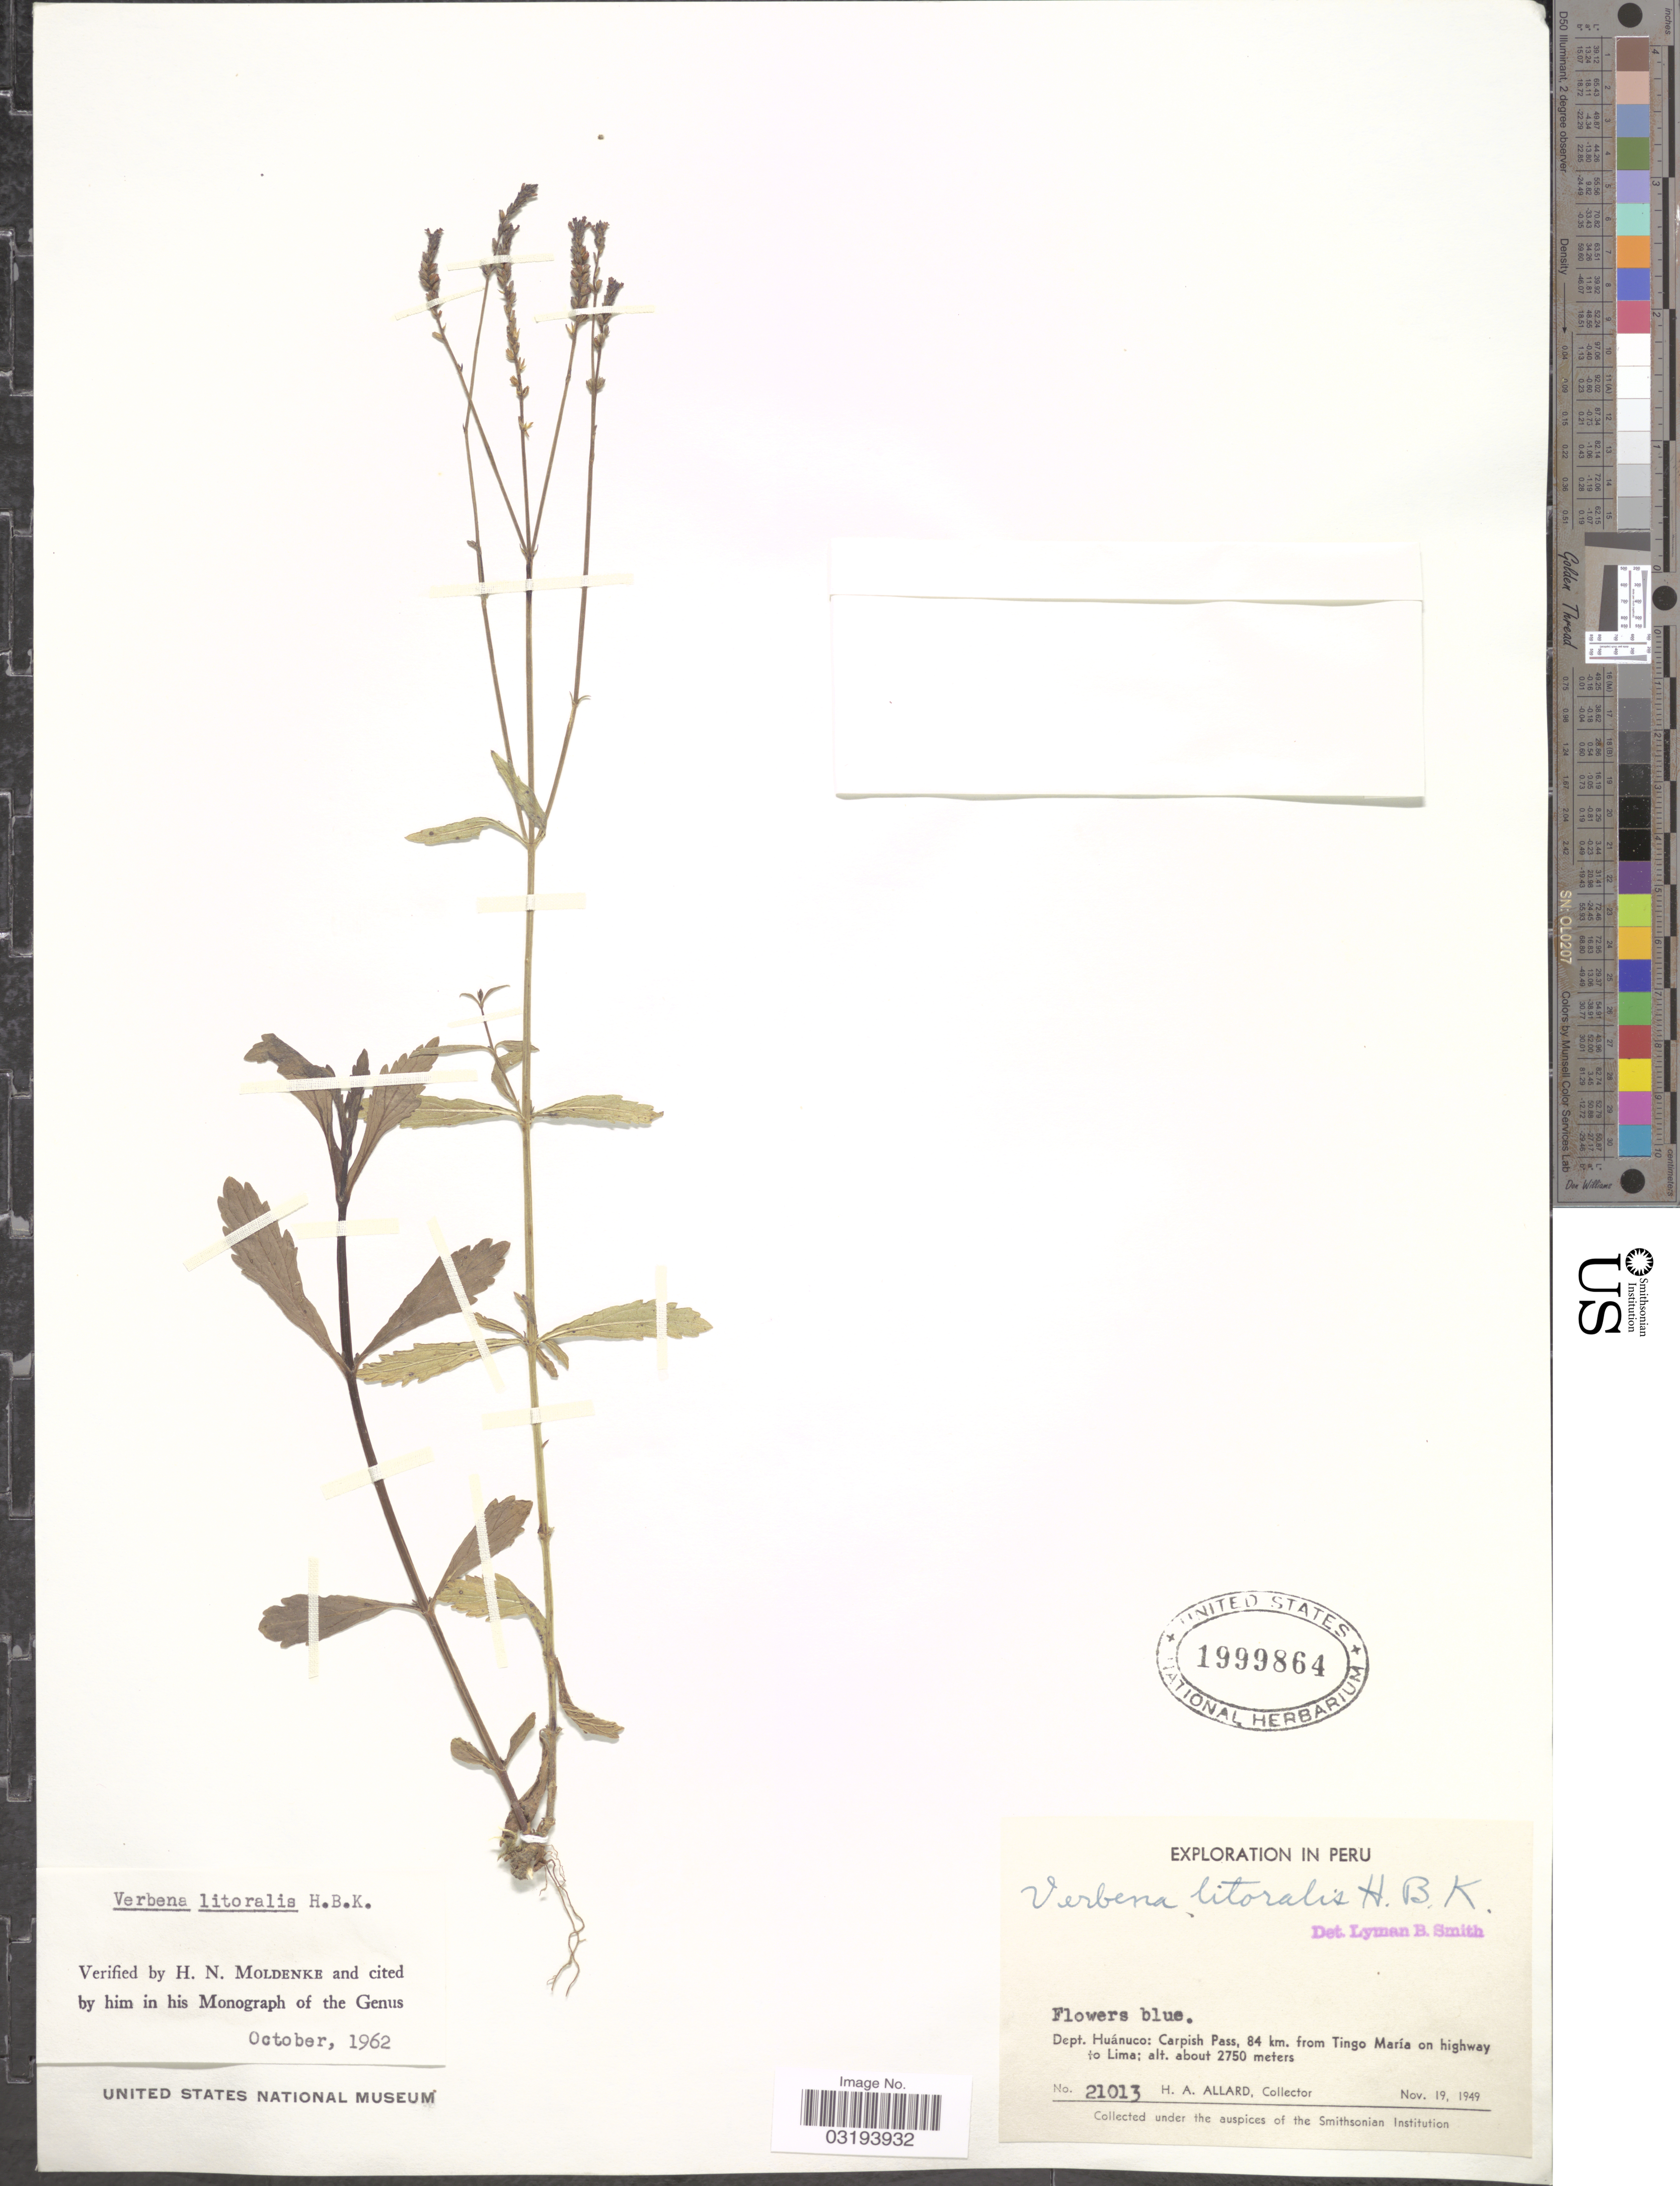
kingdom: Plantae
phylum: Tracheophyta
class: Magnoliopsida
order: Lamiales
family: Verbenaceae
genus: Verbena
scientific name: Verbena litoralis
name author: Kunth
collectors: H. A. Allard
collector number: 21013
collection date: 1949-11-19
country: Peru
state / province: Huánuco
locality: Dept. Huánuco: Carpish Pass, 84 km. from Tingo María on highway to Lima.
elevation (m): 2750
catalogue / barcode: US 1999864